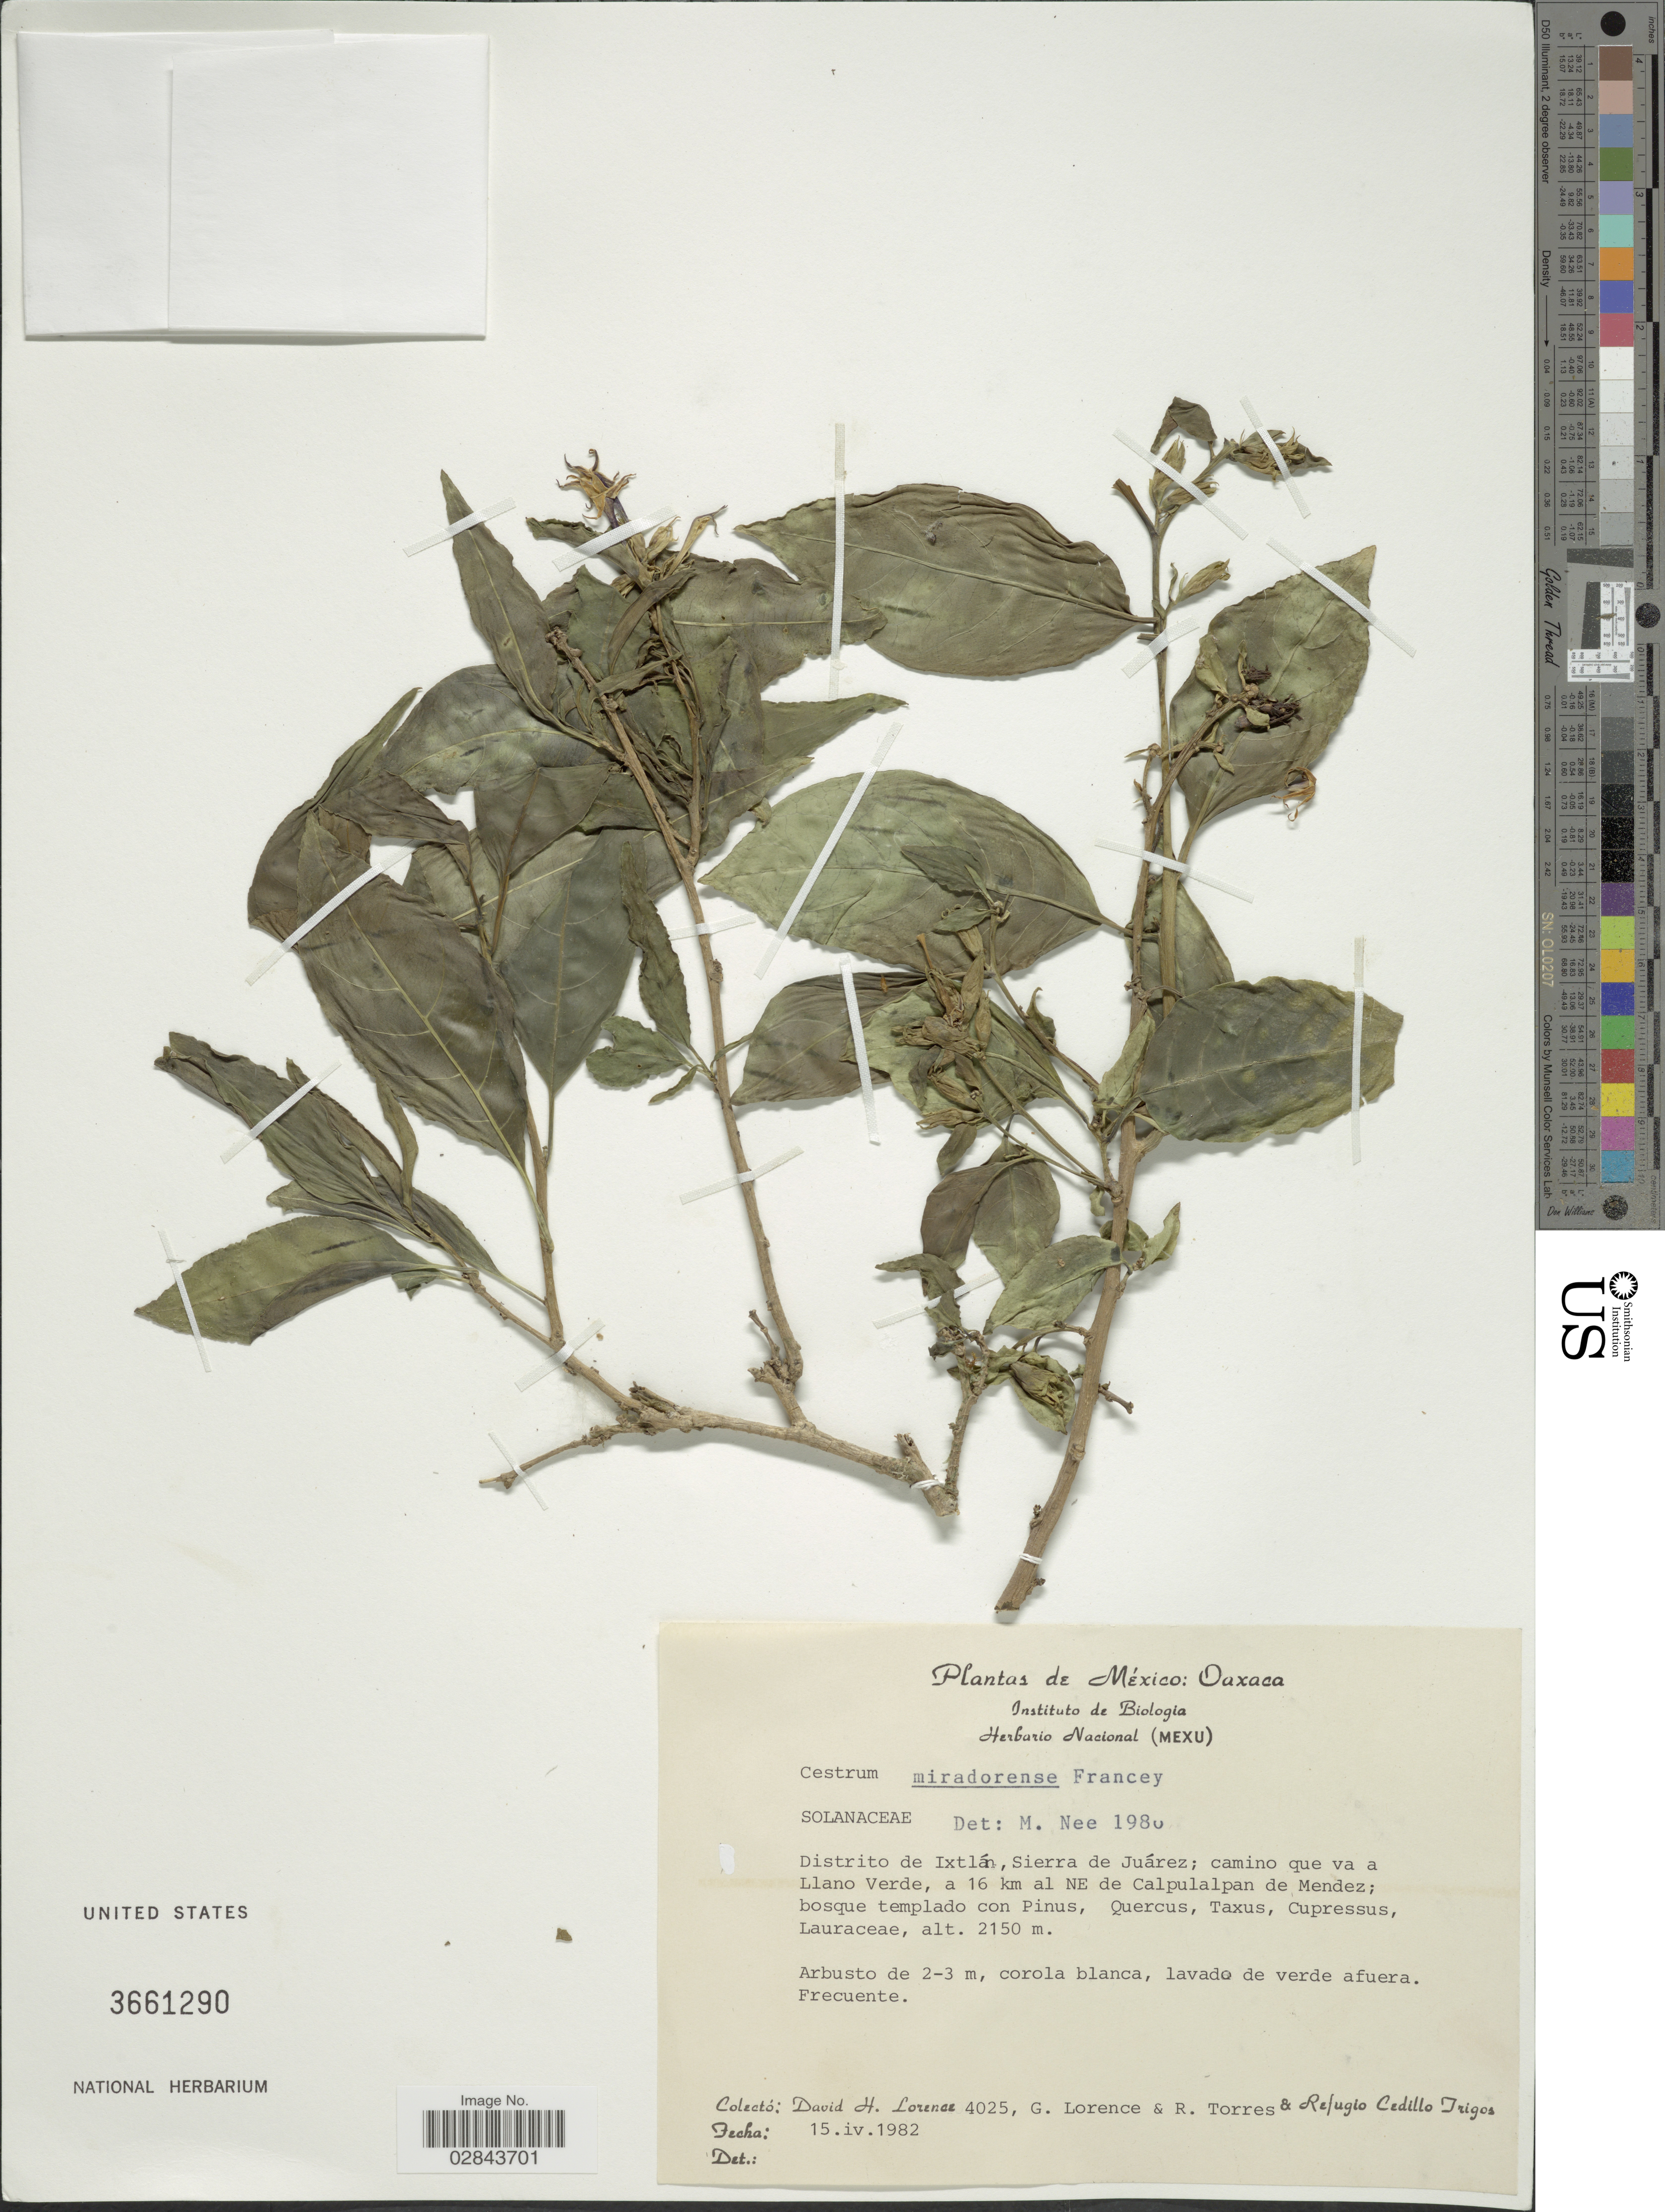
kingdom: Plantae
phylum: Tracheophyta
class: Magnoliopsida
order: Solanales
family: Solanaceae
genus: Cestrum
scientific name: Cestrum miradorense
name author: Francey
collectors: D. Lorence, G. Lorence, R. Torres & R. CedilloT.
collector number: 4025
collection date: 1982-04-15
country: Mexico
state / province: Oaxaca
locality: Distrito de Ixtlán, Sierra de Juárez; camino que va a Llano Verde, a 16 km al NE de Calpulalpan de Mendez.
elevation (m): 2150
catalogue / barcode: US 3661290